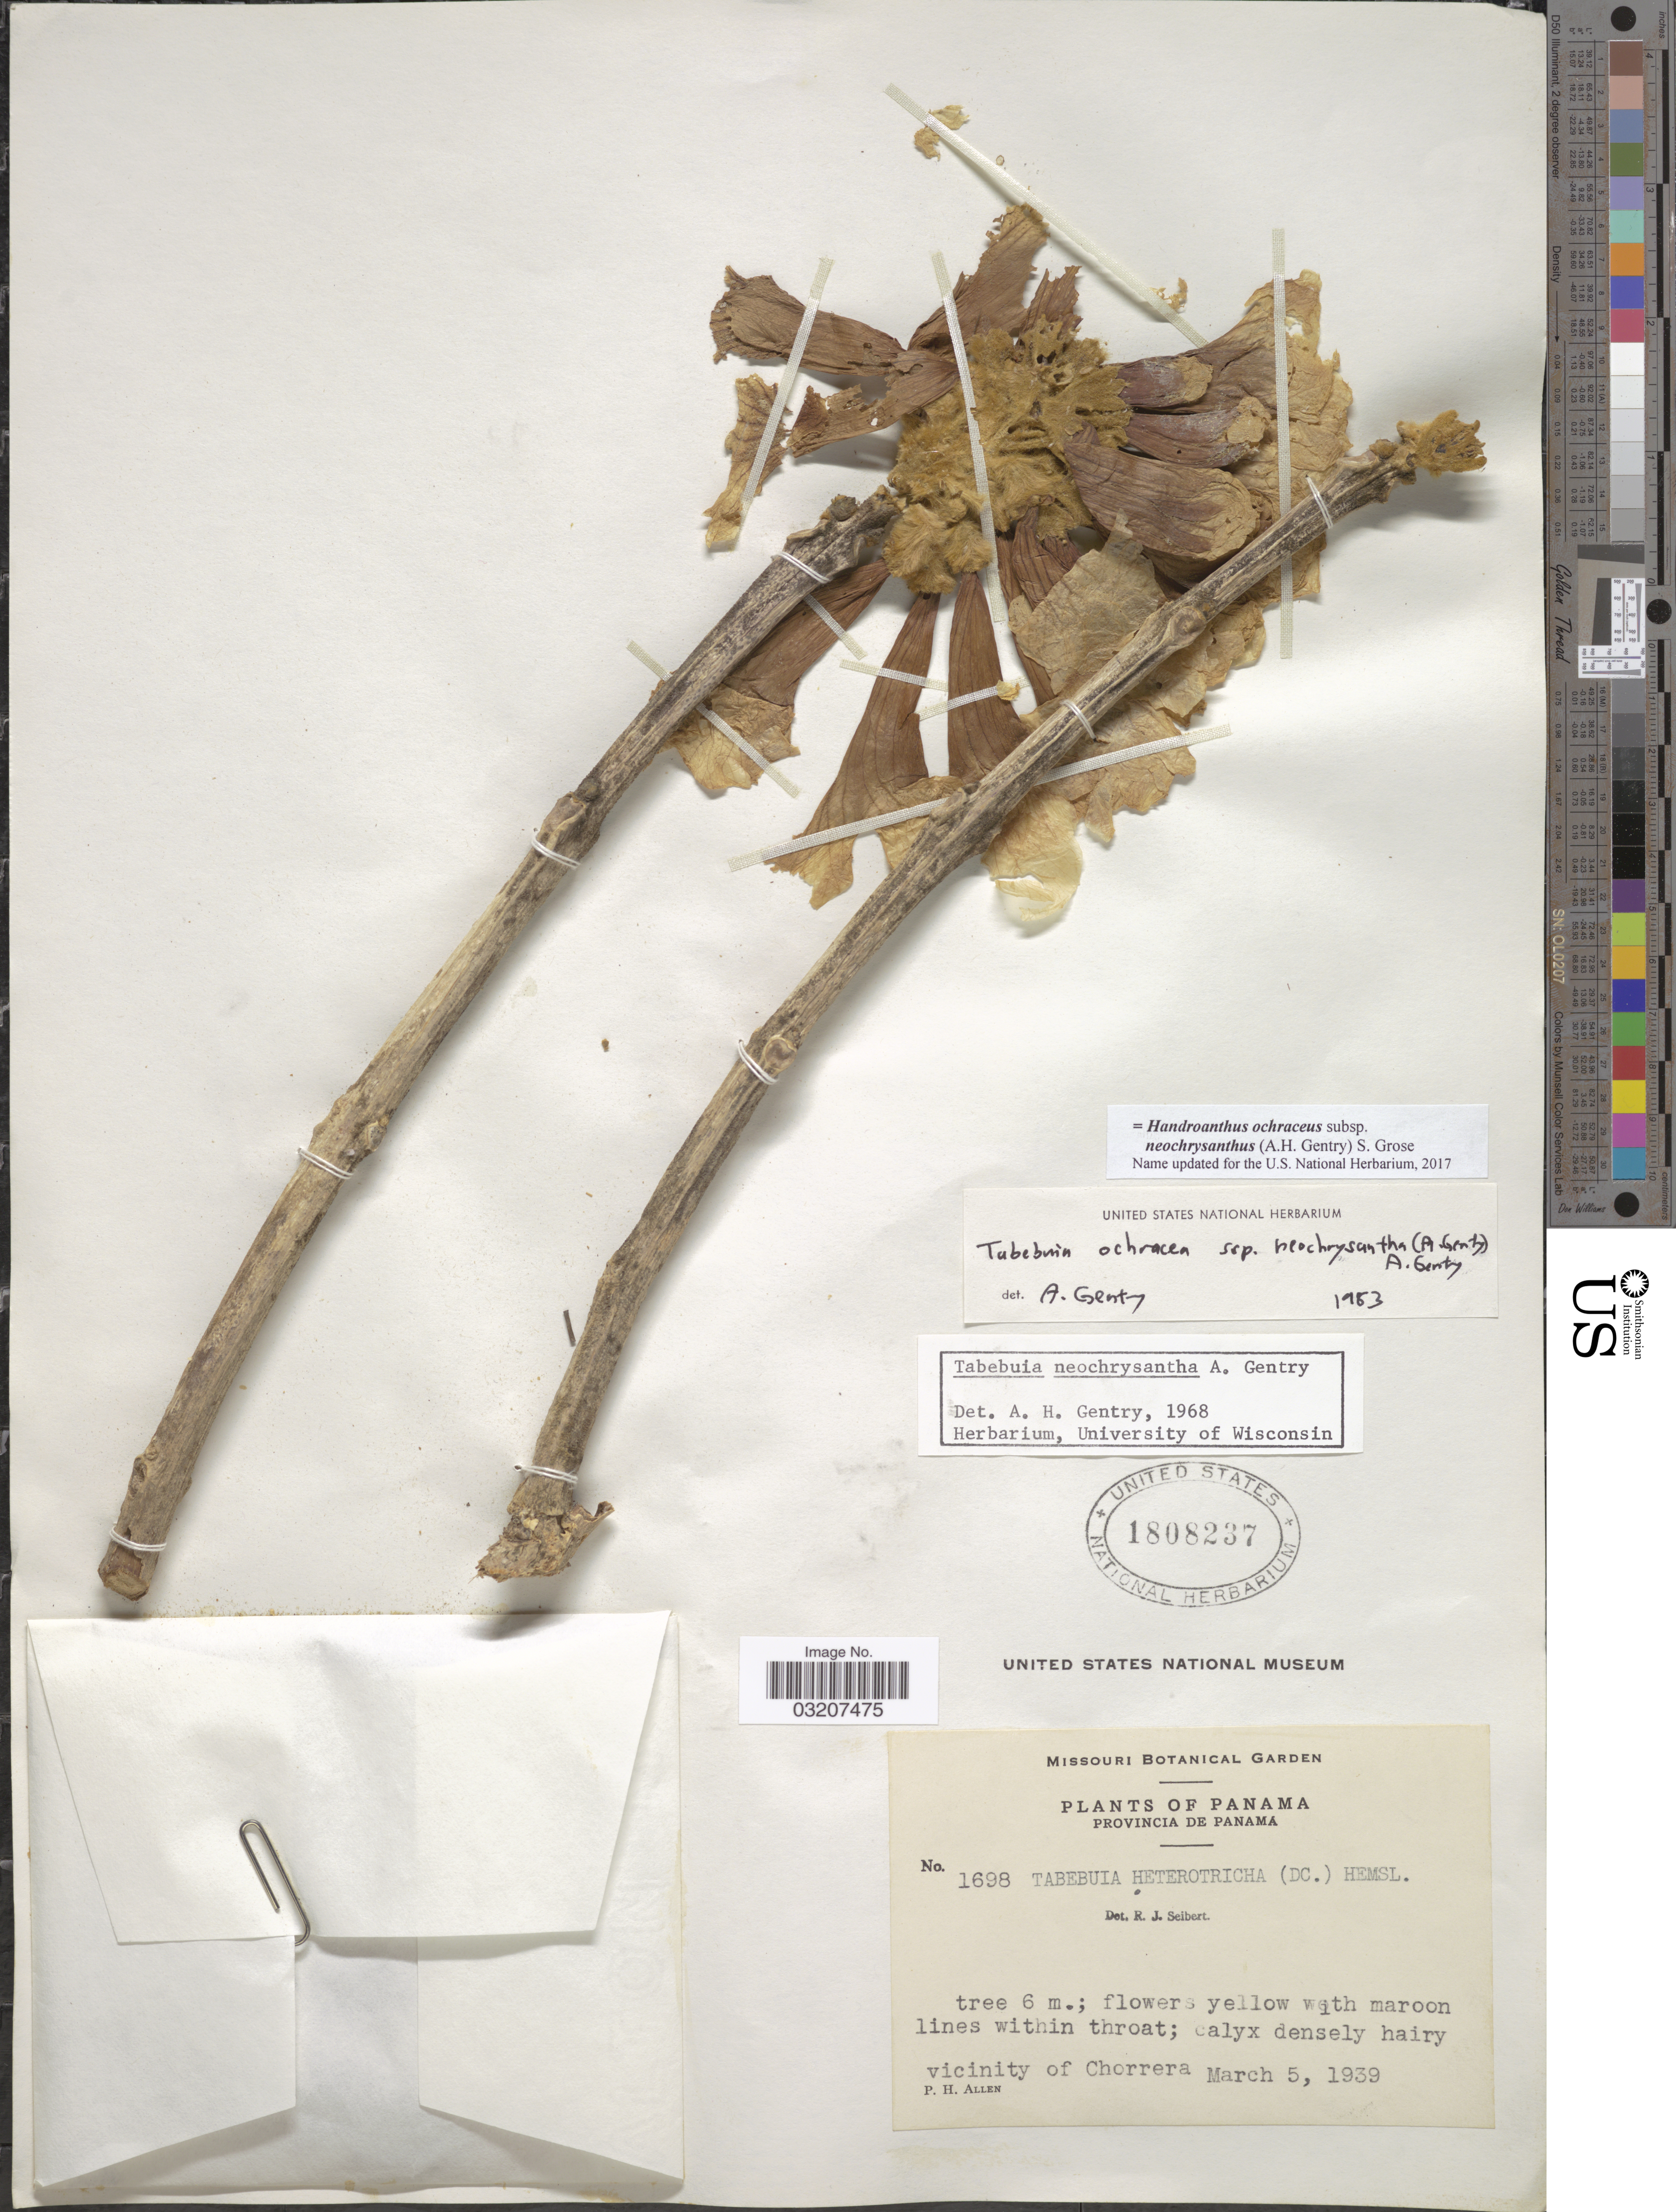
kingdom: Plantae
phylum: Tracheophyta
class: Magnoliopsida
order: Lamiales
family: Bignoniaceae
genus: Handroanthus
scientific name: Handroanthus ochraceus subsp. neochrysanthus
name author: (A.H. Gentry) S.O. Grose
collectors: P. H. Allen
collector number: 1698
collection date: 1937-03-05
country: Panama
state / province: Panamá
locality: Vicinity of Chorrera.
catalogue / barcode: US 1808237